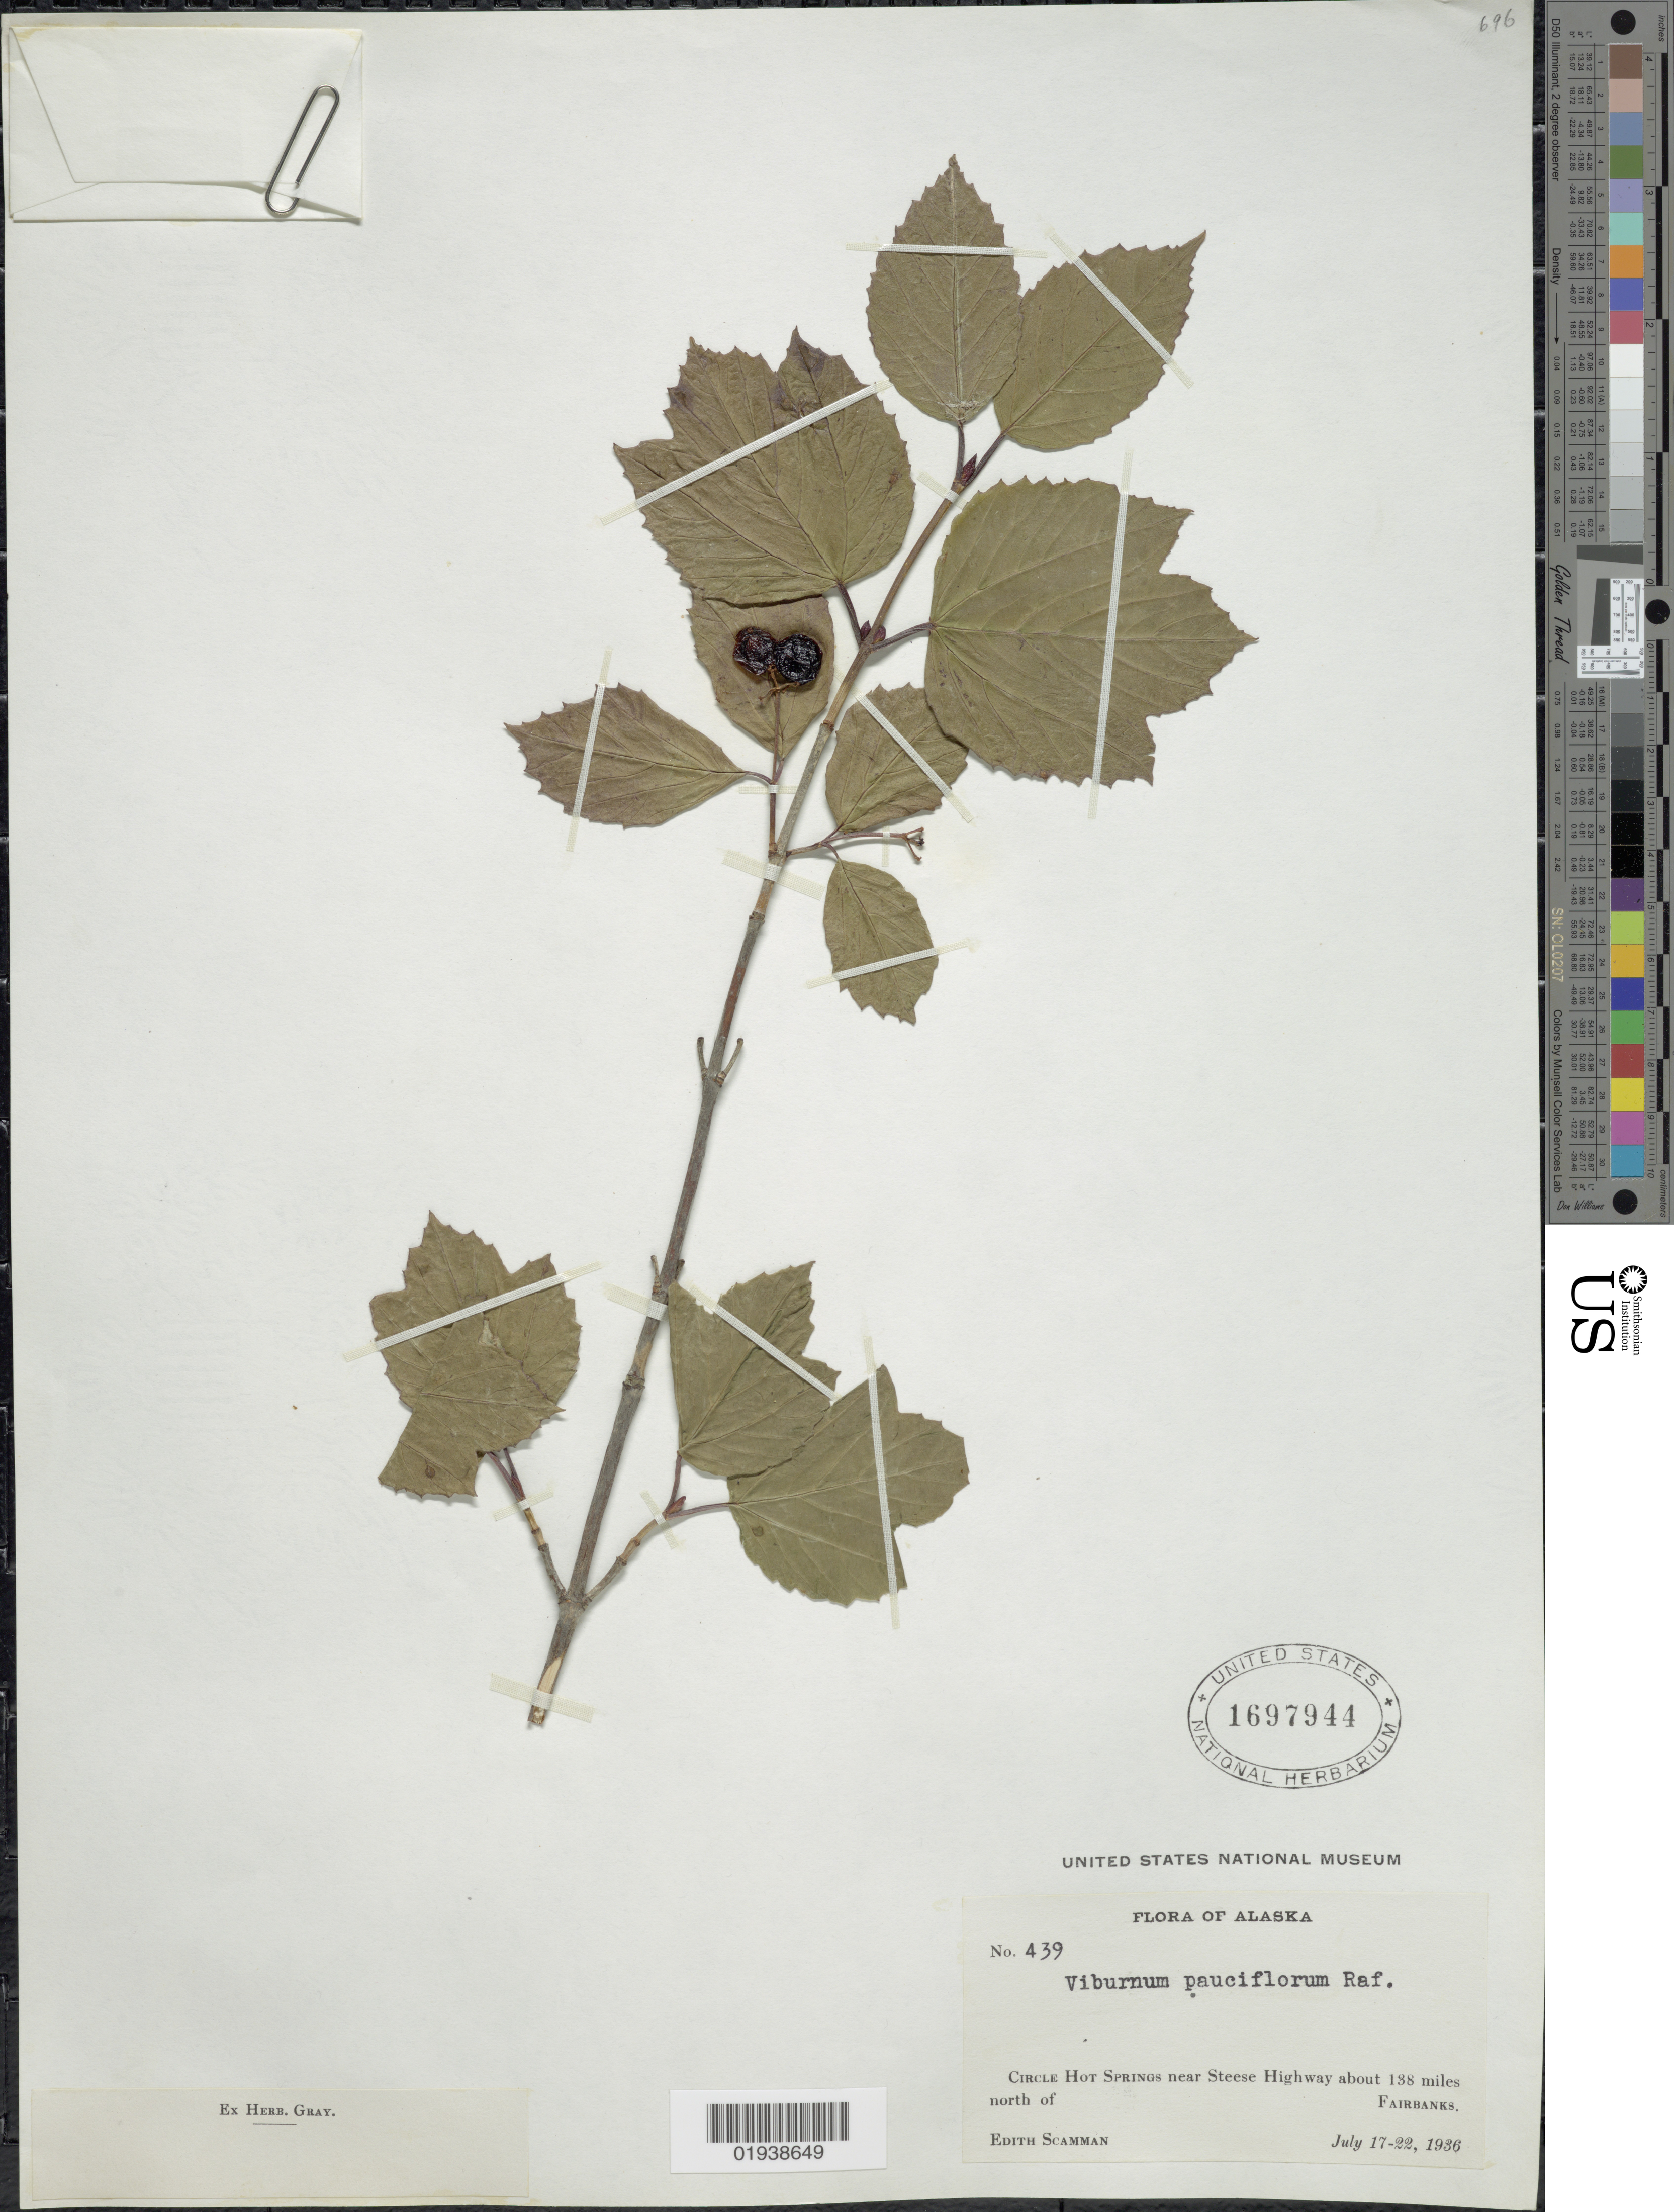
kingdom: Plantae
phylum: Tracheophyta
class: Magnoliopsida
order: Dipsacales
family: Viburnaceae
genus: Viburnum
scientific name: Viburnum edule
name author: (Michx.) Raf.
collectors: E. Scamman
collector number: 439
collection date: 1936-07-17/1936-07-22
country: United States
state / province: Alaska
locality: Circle Hot Springs near Steese Highway about 138 miles north of Fairbanks.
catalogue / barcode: US 1697944